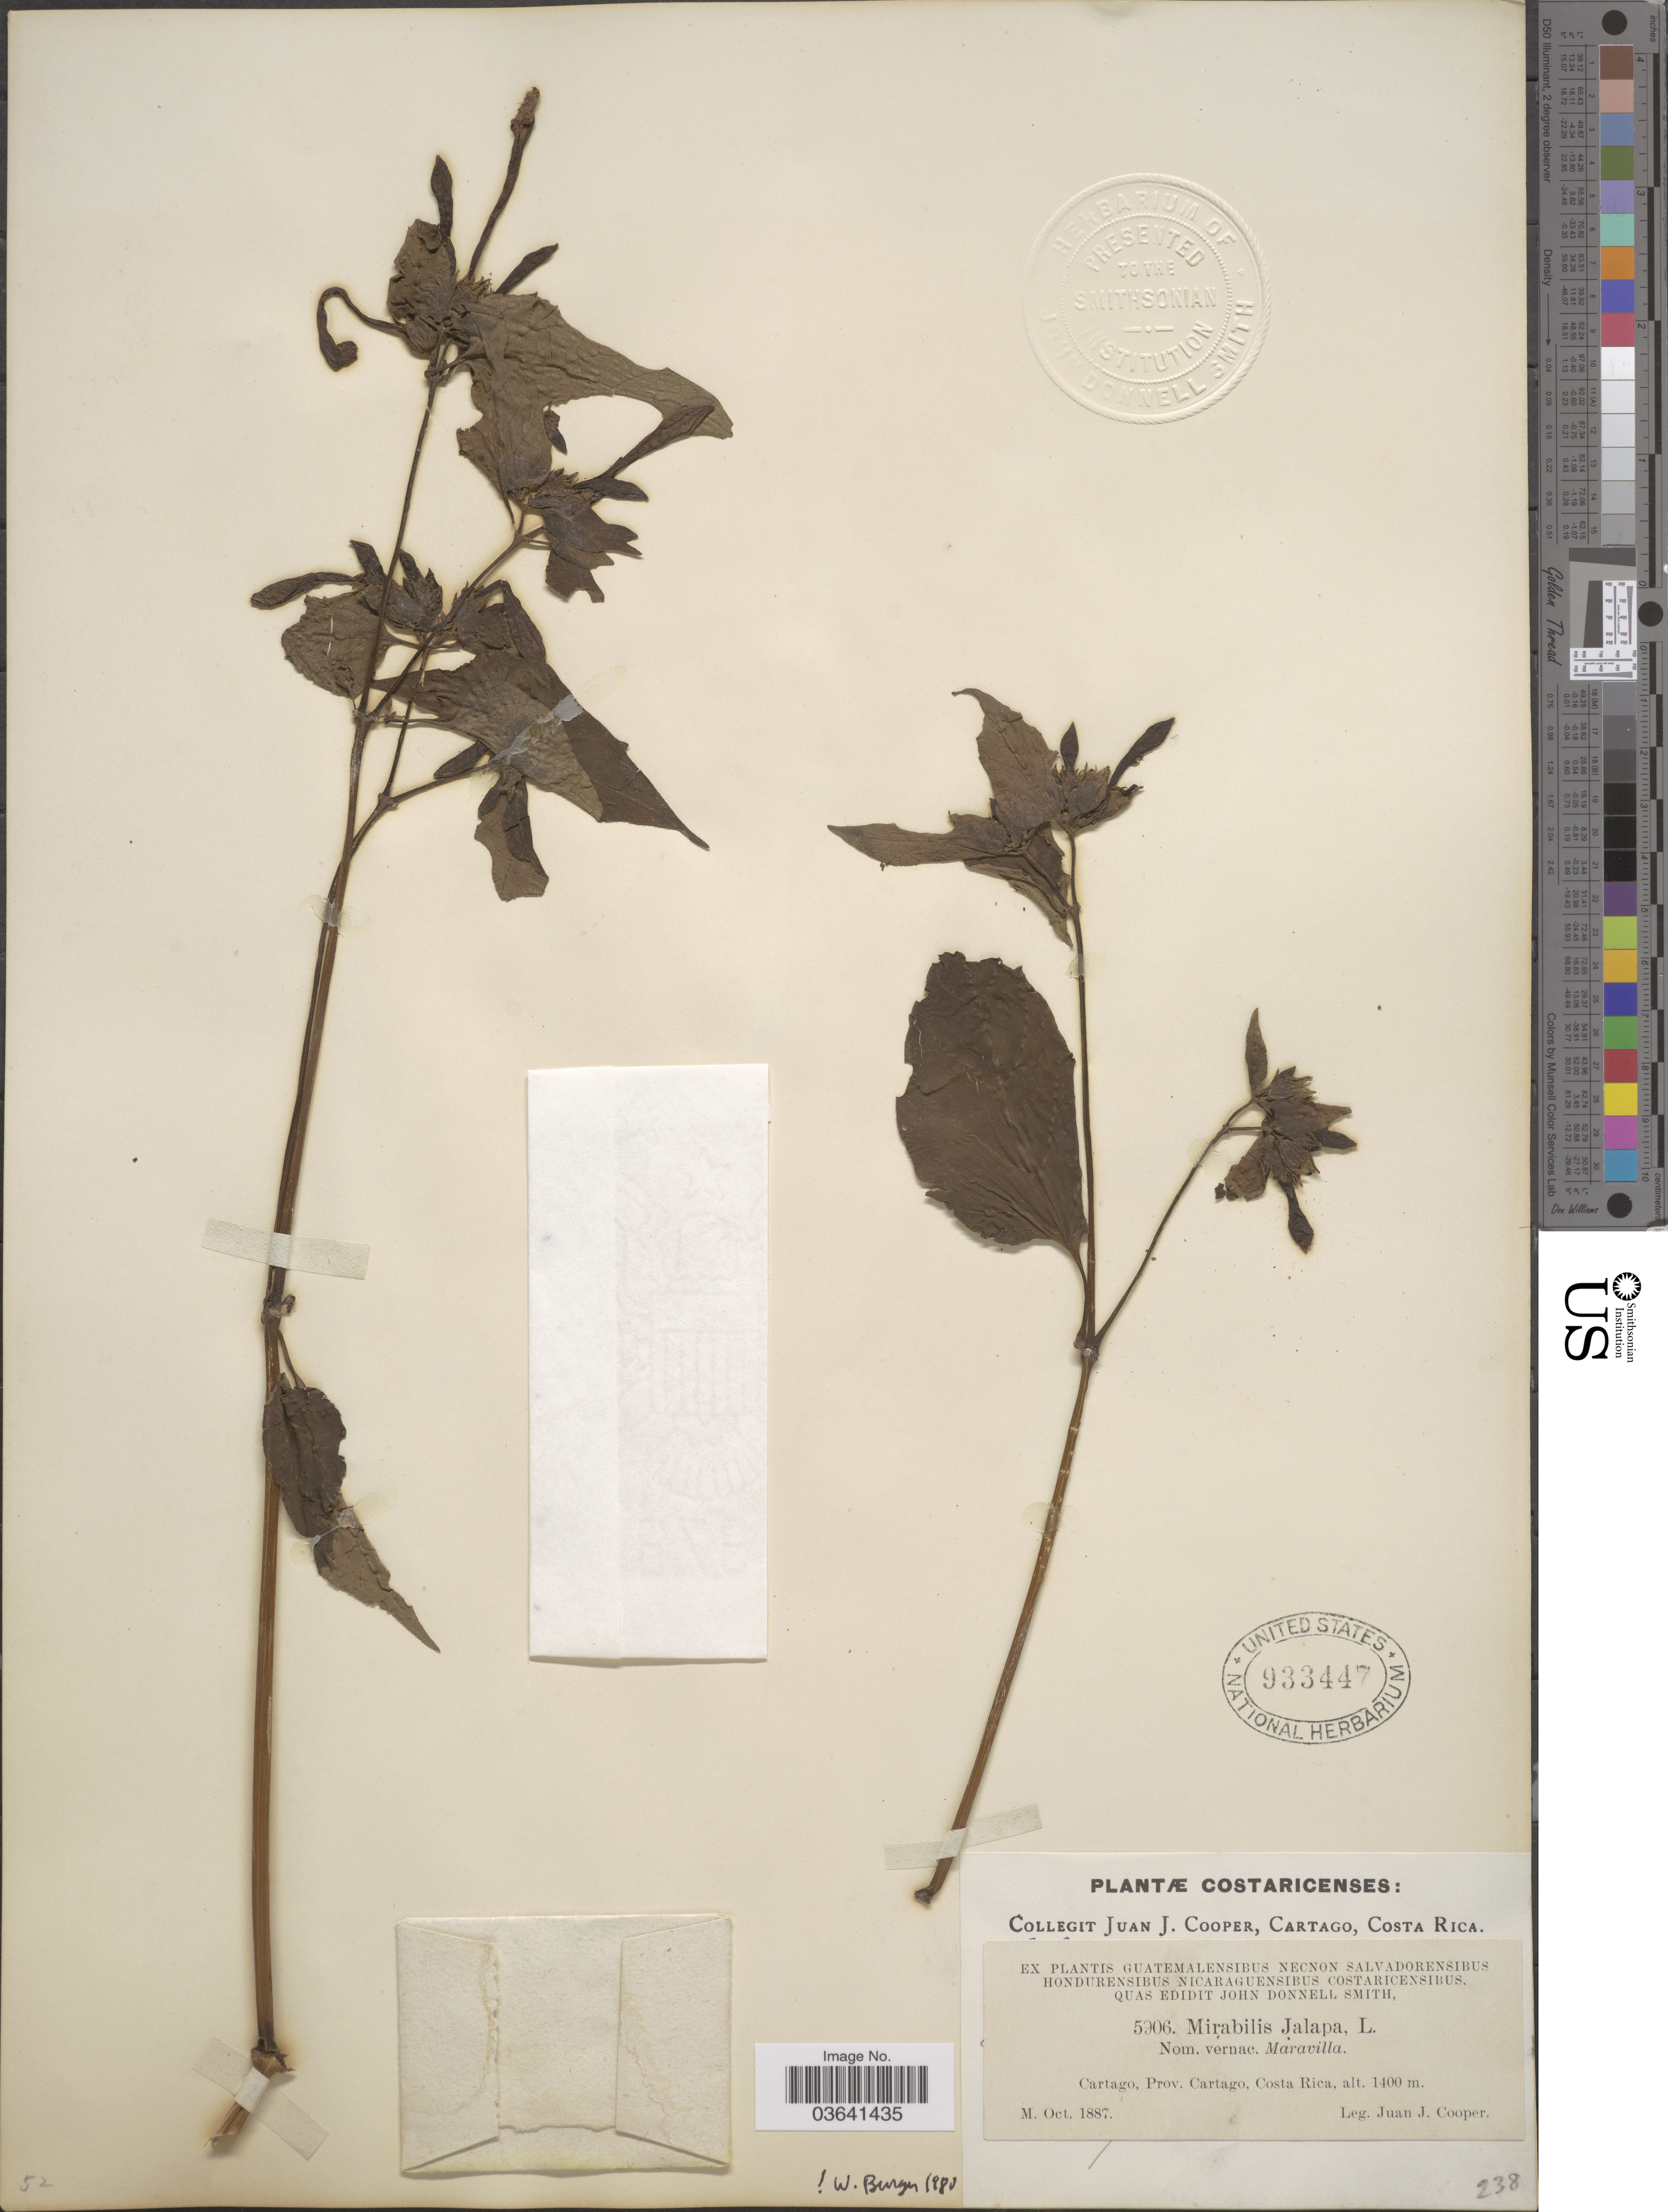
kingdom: Plantae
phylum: Tracheophyta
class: Magnoliopsida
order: Caryophyllales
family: Nyctaginaceae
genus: Mirabilis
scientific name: Mirabilis jalapa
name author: L.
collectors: J. J. Cooper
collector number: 5906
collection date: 1887-10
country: Costa Rica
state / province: Cartago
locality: Cartago, Prov. Cartago.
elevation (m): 1400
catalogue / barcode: US 933447